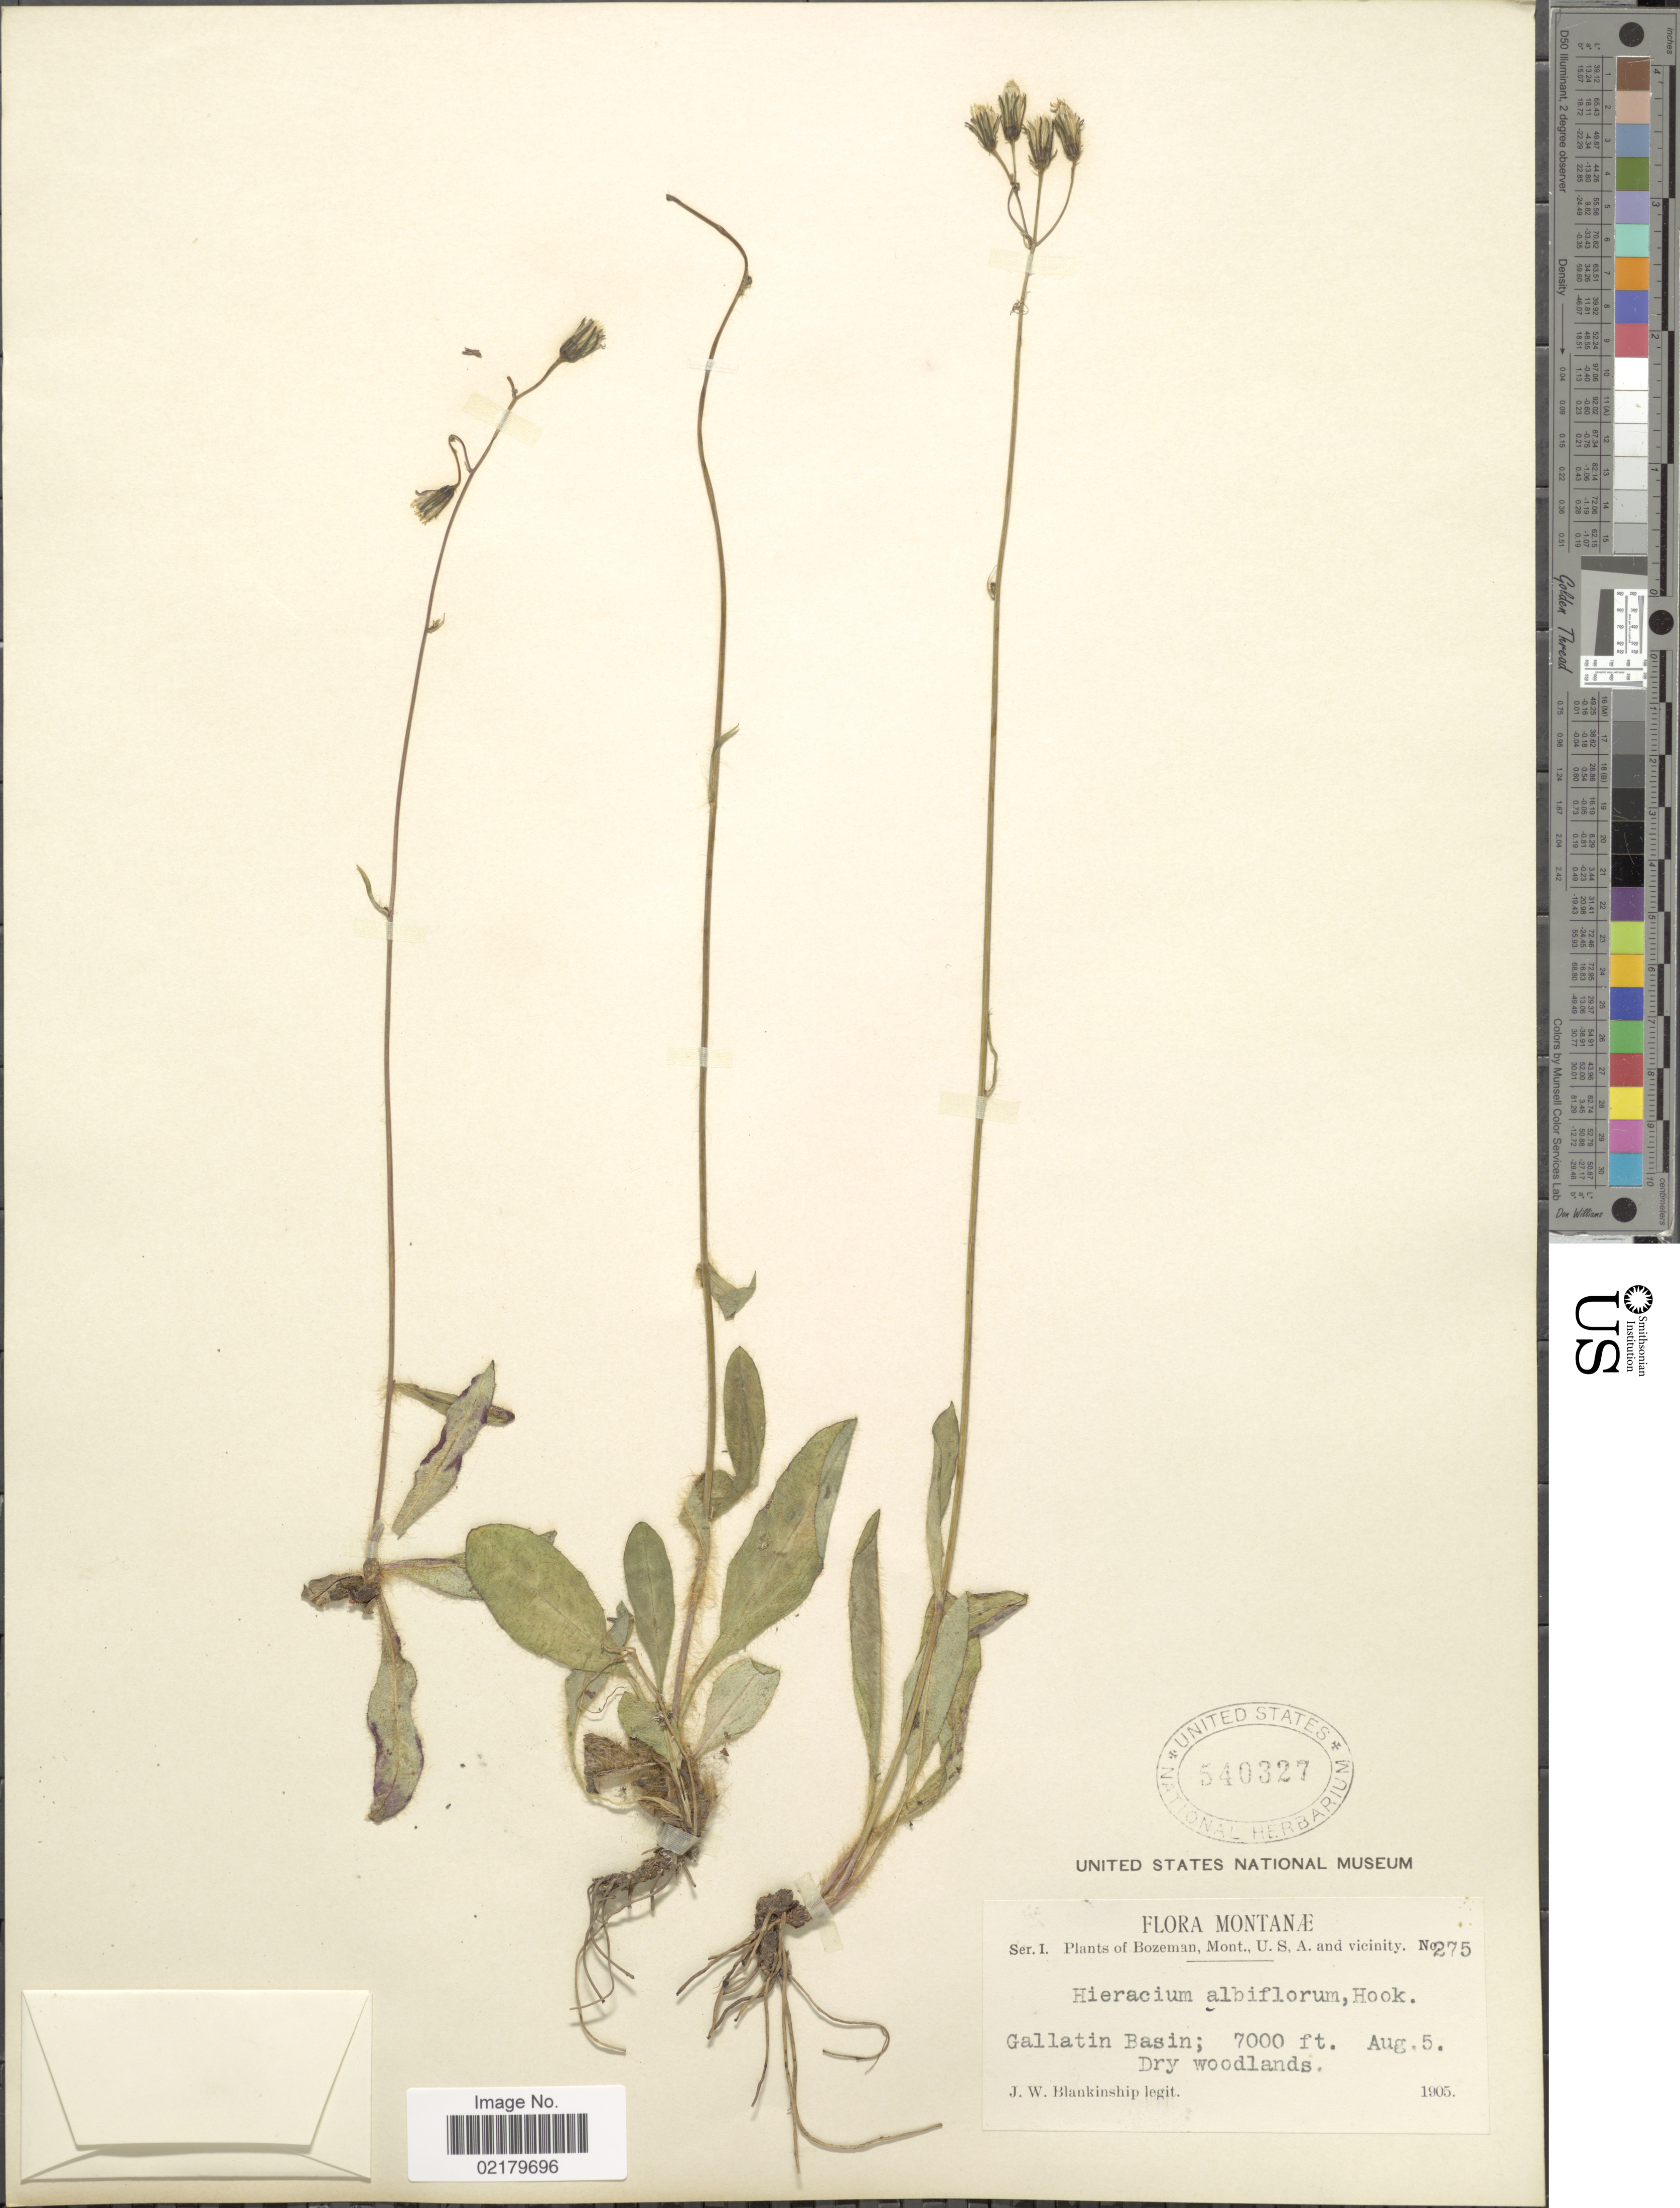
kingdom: Plantae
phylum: Tracheophyta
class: Magnoliopsida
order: Asterales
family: Asteraceae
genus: Hieracium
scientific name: Hieracium albiflorum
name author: Hook.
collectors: J. W. Blankinship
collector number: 275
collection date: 1905-08-05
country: United States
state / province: Montana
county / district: Gallatin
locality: Bozeman, Gallatin Basin; Dry woodlands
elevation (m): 2134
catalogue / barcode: US 540327